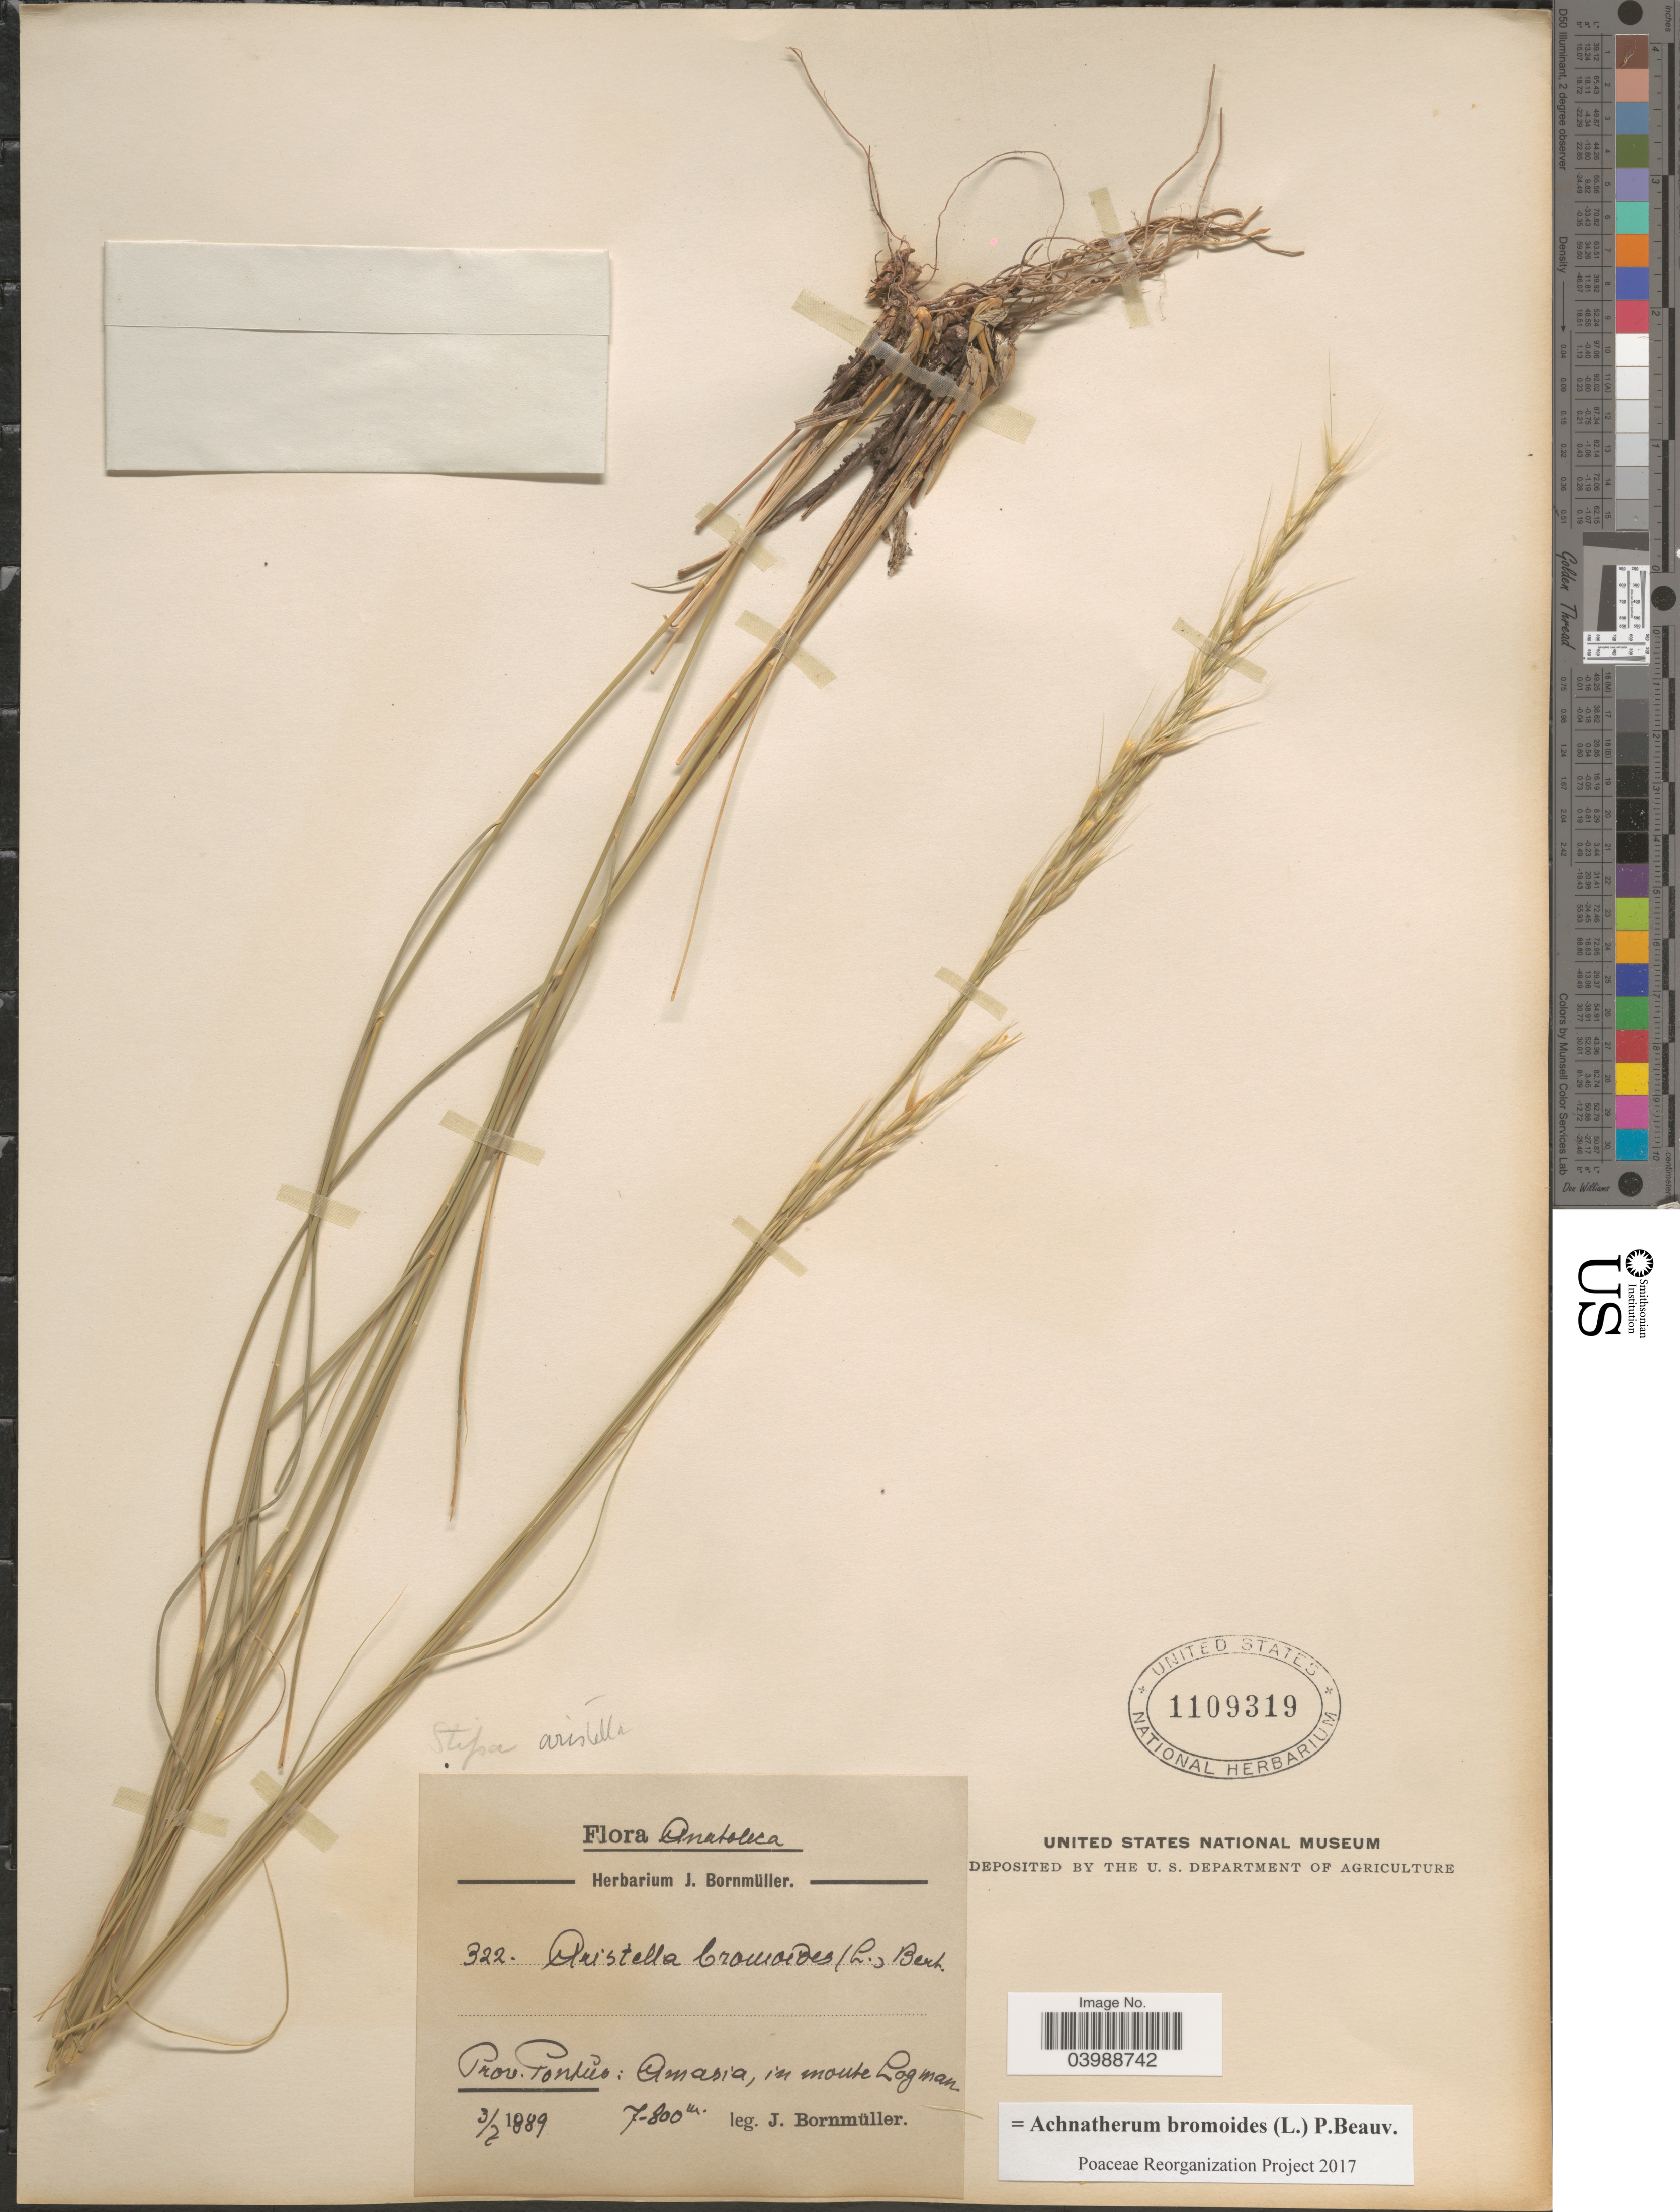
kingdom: Plantae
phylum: Tracheophyta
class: Liliopsida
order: Poales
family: Poaceae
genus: Achnatherum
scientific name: Achnatherum bromoides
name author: (L.) P. Beauv.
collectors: J. Bornmüller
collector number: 322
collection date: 1889-07-03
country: Turkey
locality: Anatoleca. Prov. Pontůo: Amaria, in monte Logman.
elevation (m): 700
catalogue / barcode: US 1109319